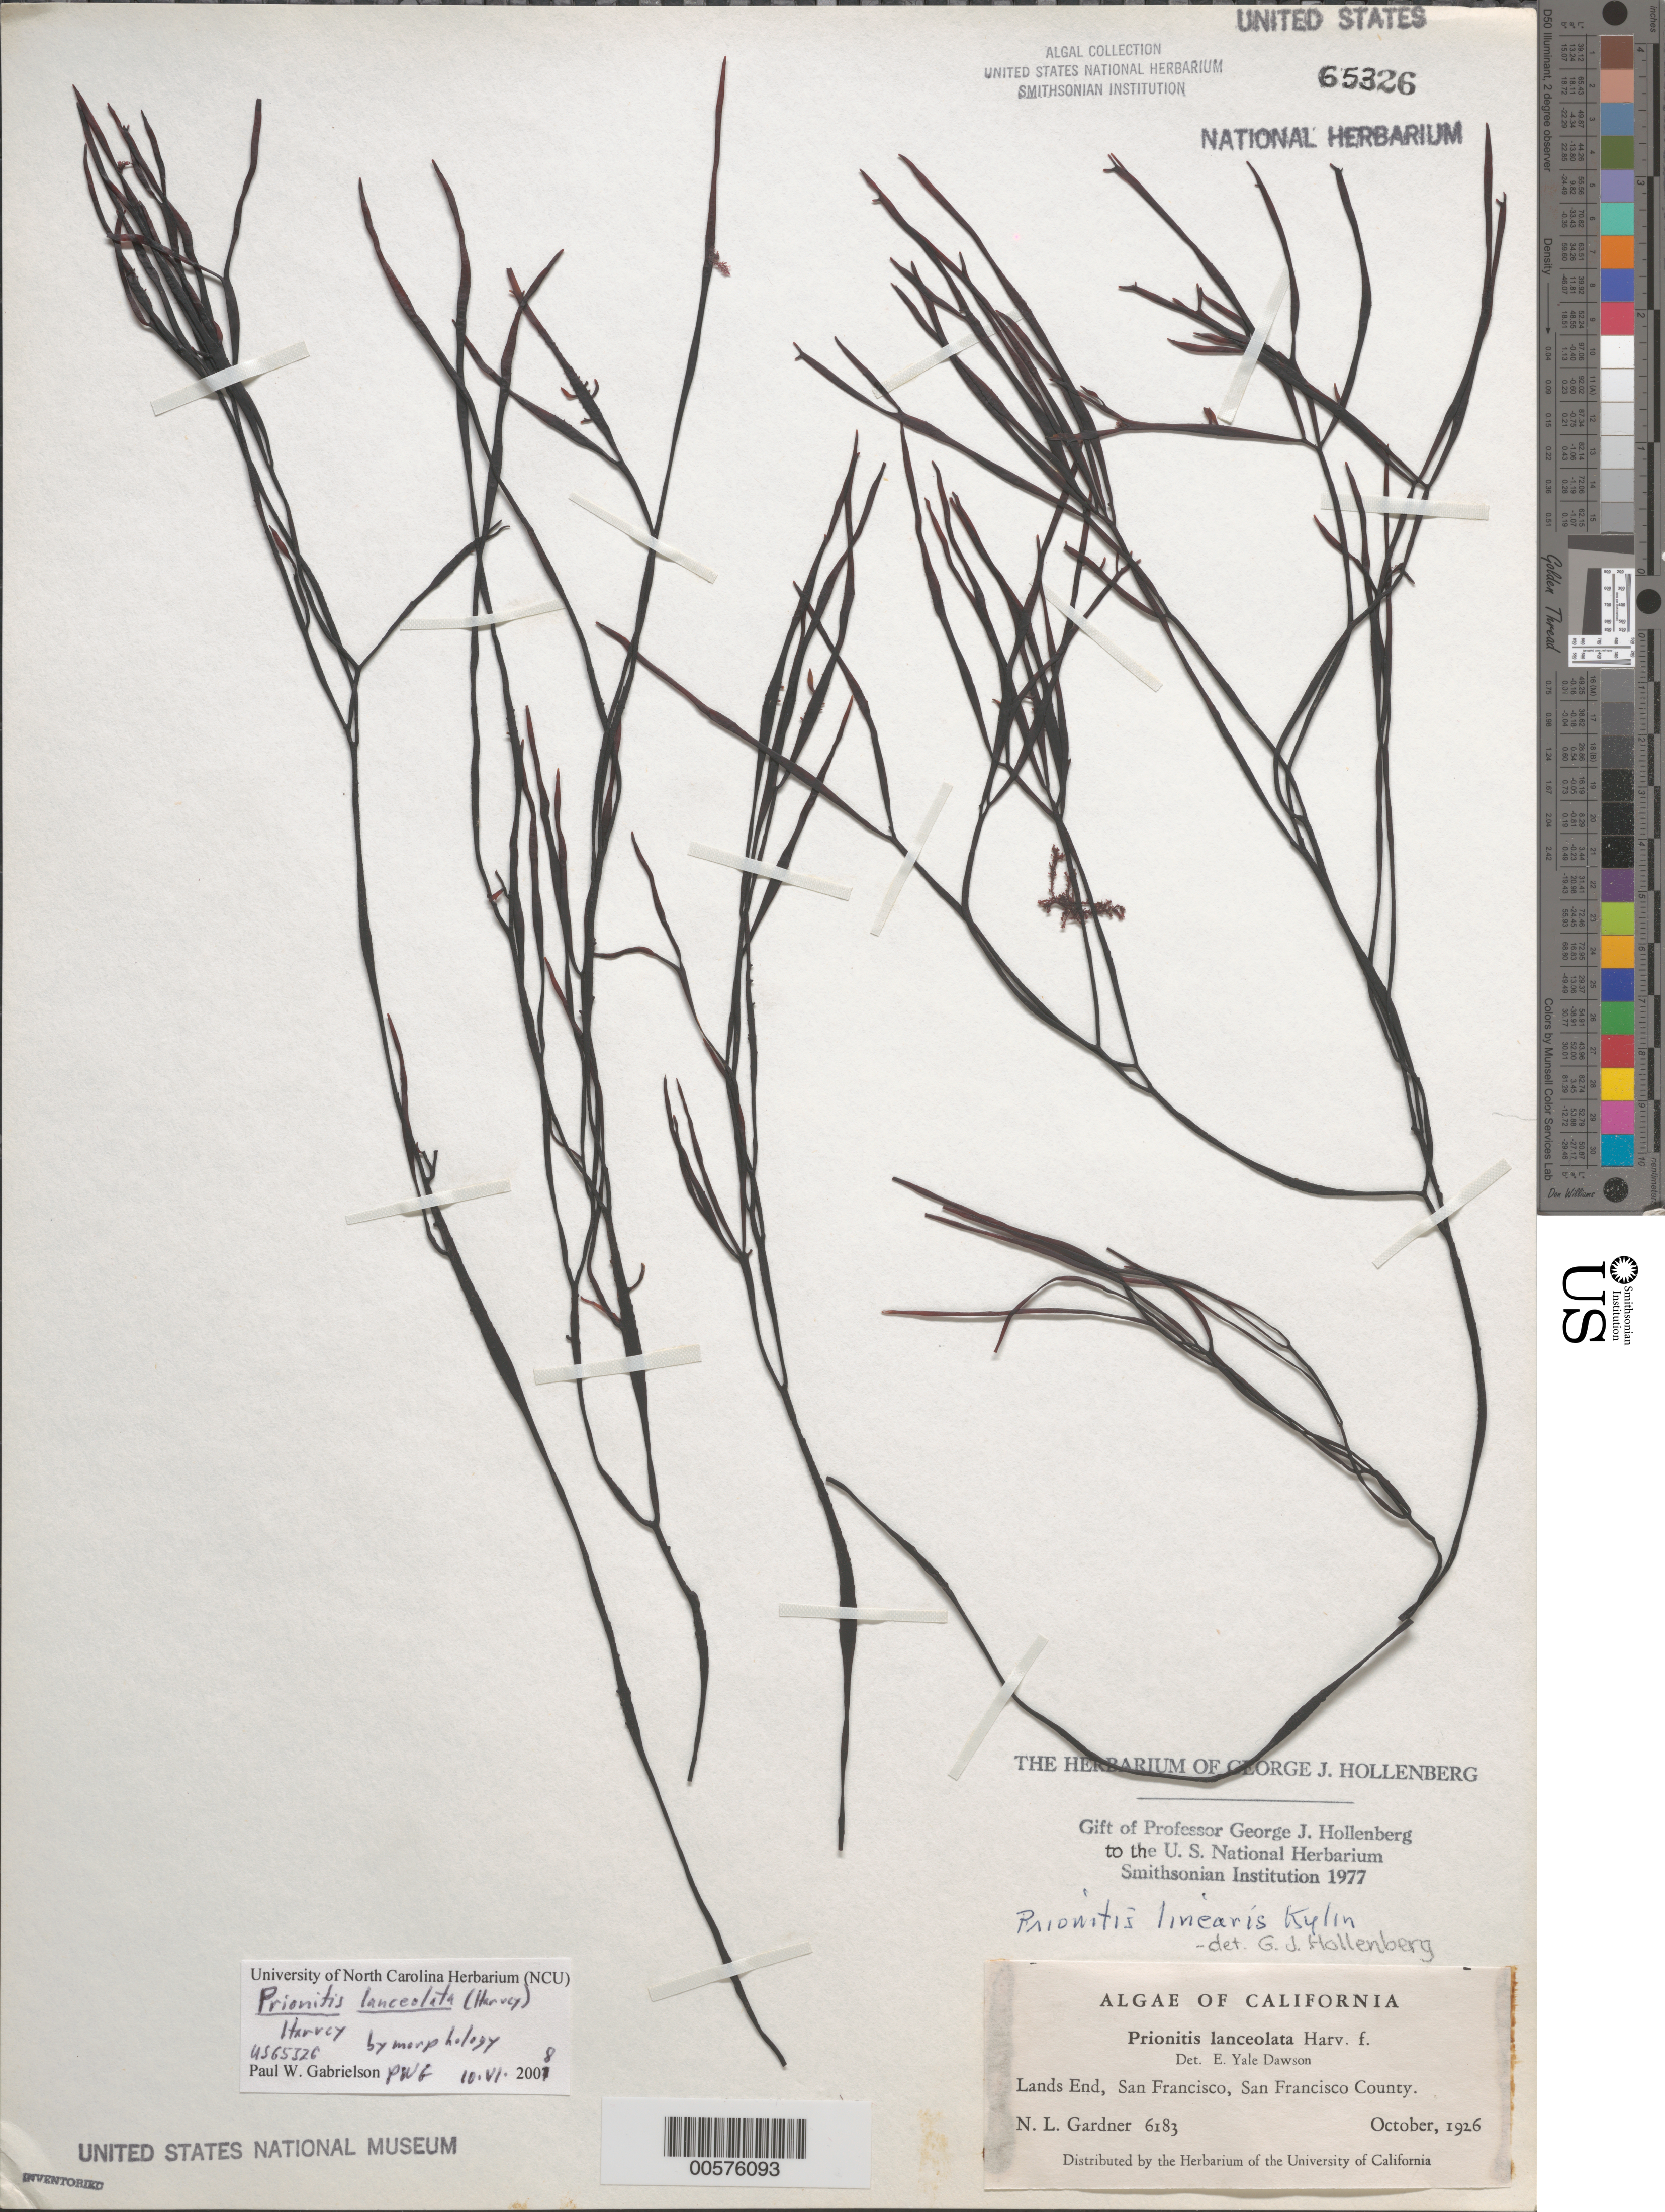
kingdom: Plantae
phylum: Rhodophyta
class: Florideophyceae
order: Cryptonemiales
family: Cryptonemiaceae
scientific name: Prionitis lanceolata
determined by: Gabrielson, P. W.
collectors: N. Gardner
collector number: NLG 6183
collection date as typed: Oct 1926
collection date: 1926-10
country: United States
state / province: California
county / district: San Francisco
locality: San Francisco, Lands End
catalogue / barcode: US 65326